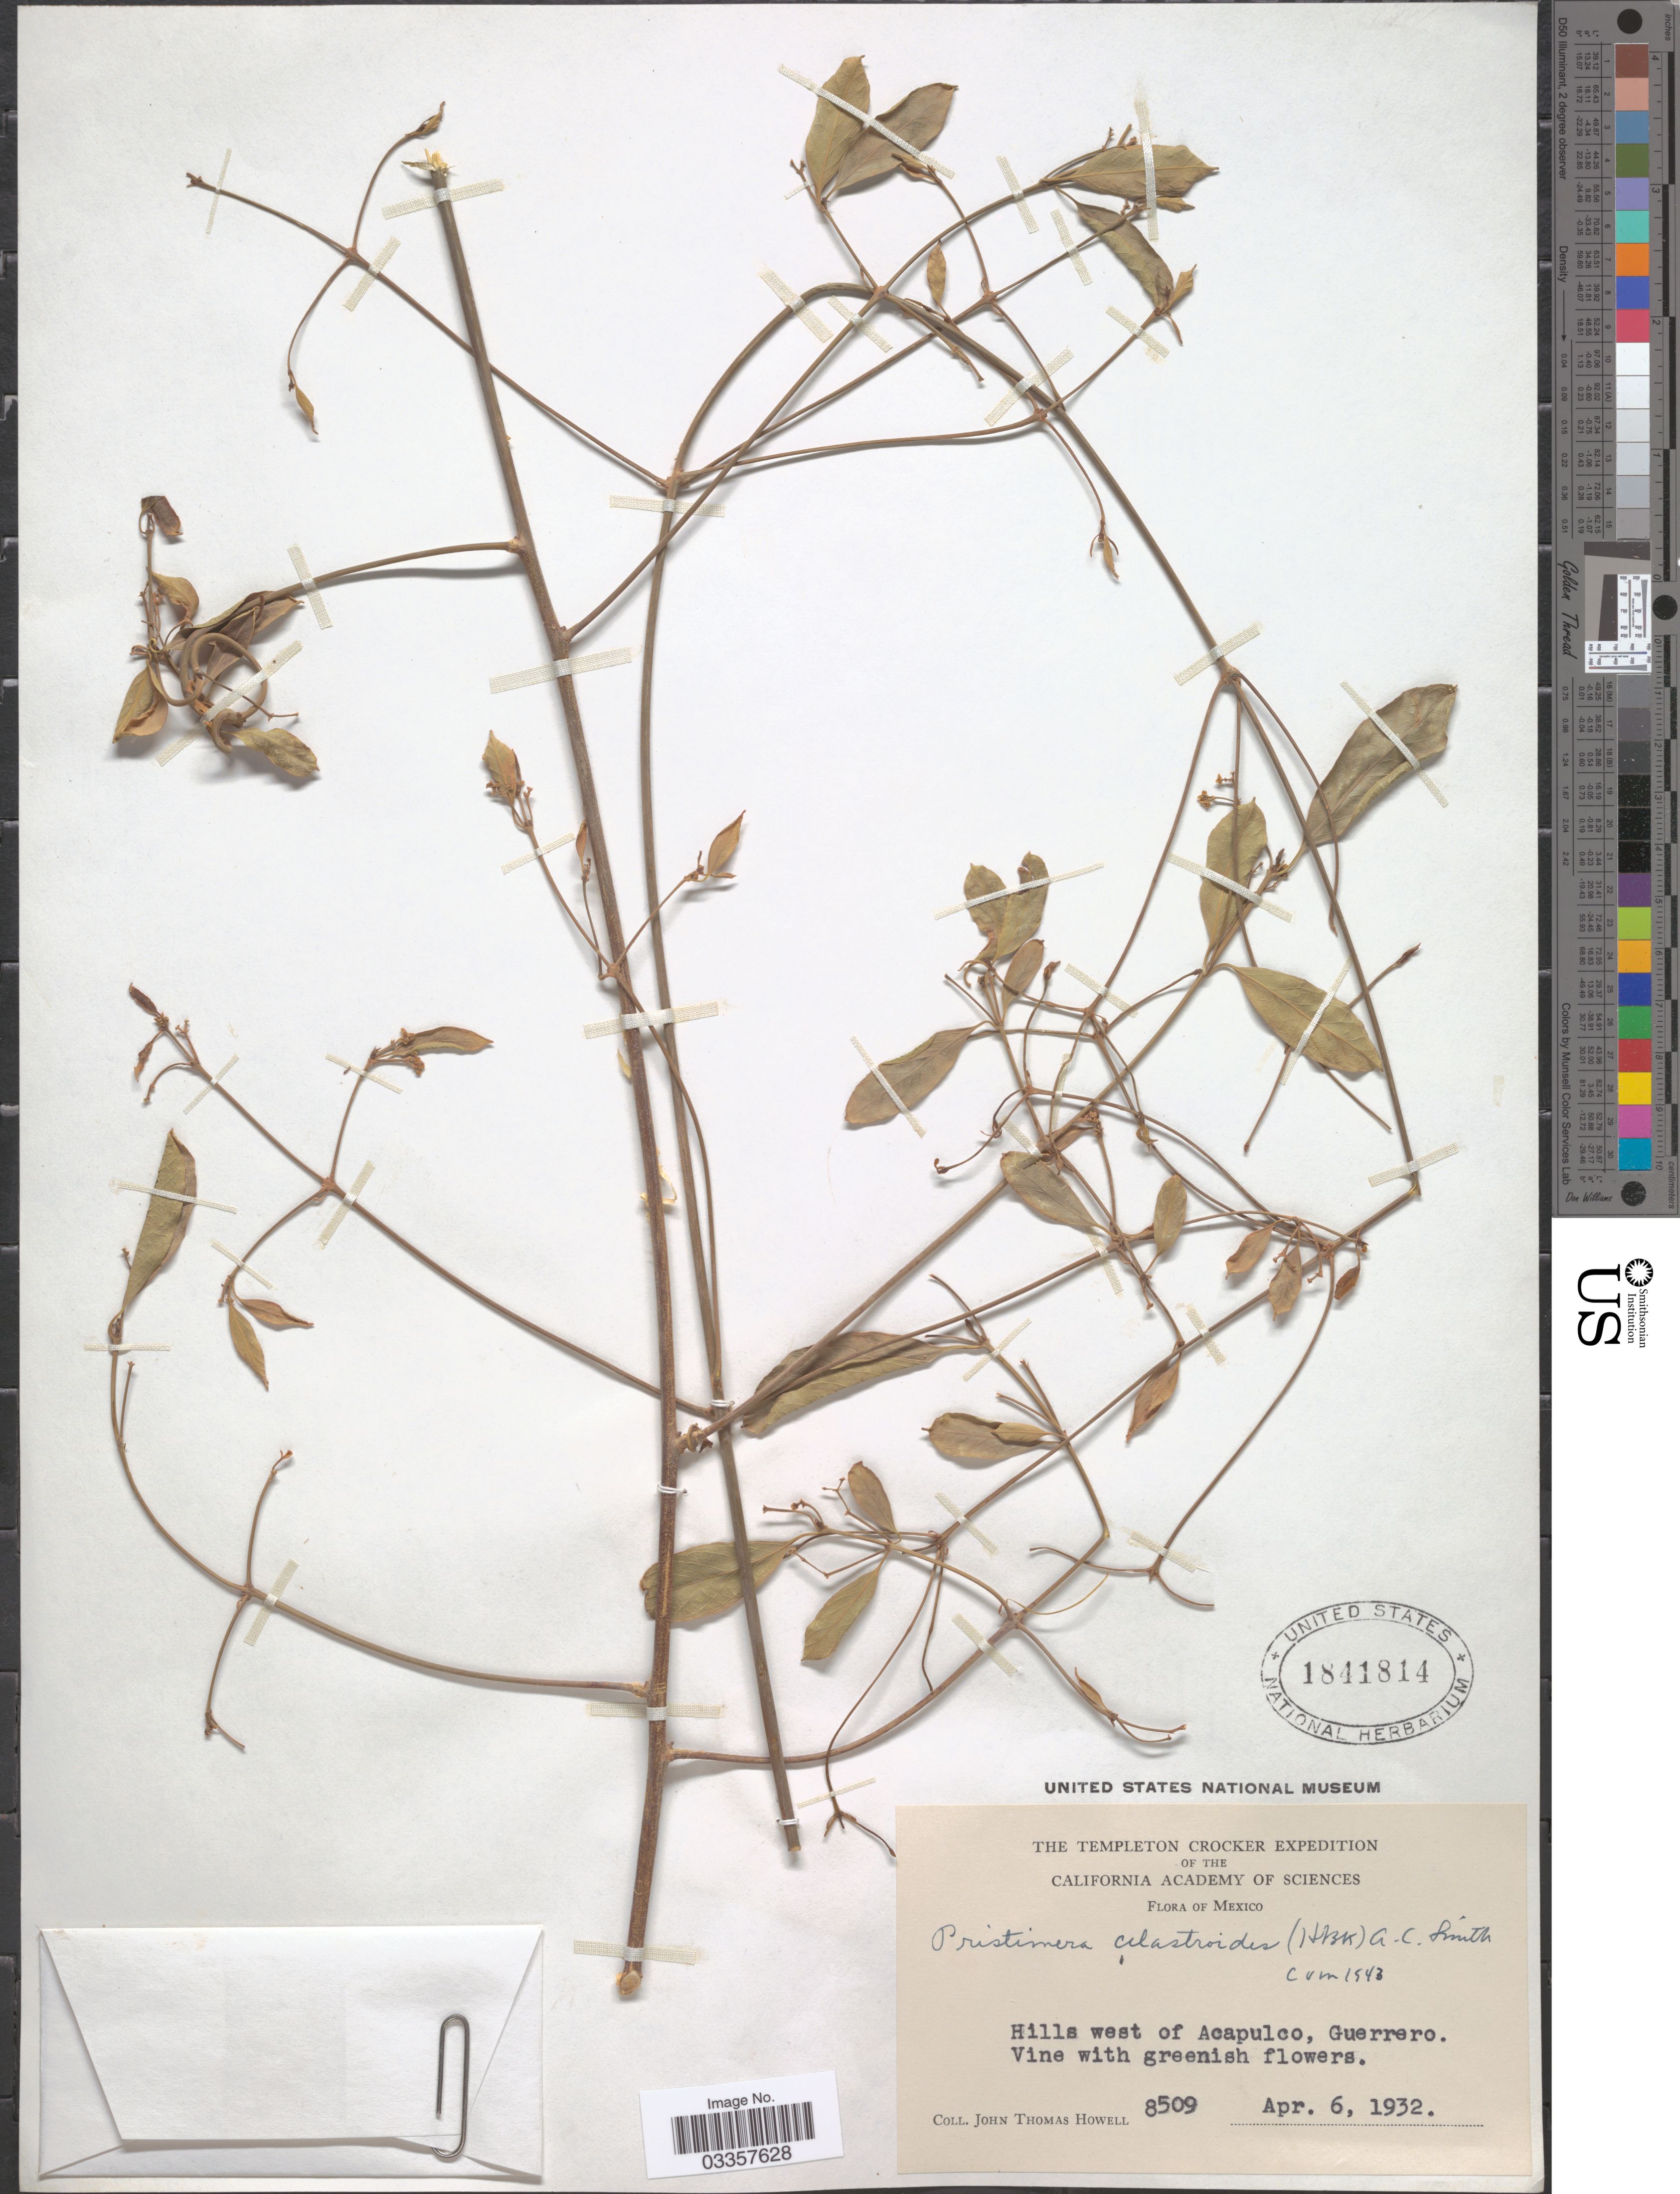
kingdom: Plantae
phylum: Tracheophyta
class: Magnoliopsida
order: Celastrales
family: Celastraceae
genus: Pristimera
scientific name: Pristimera celastroides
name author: (Kunth) A.C. Sm.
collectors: J. T. Howell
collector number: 8509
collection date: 1932-04-06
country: Argentina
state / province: Rio Negro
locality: Hills west of Acapulco.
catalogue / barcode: US 1841814